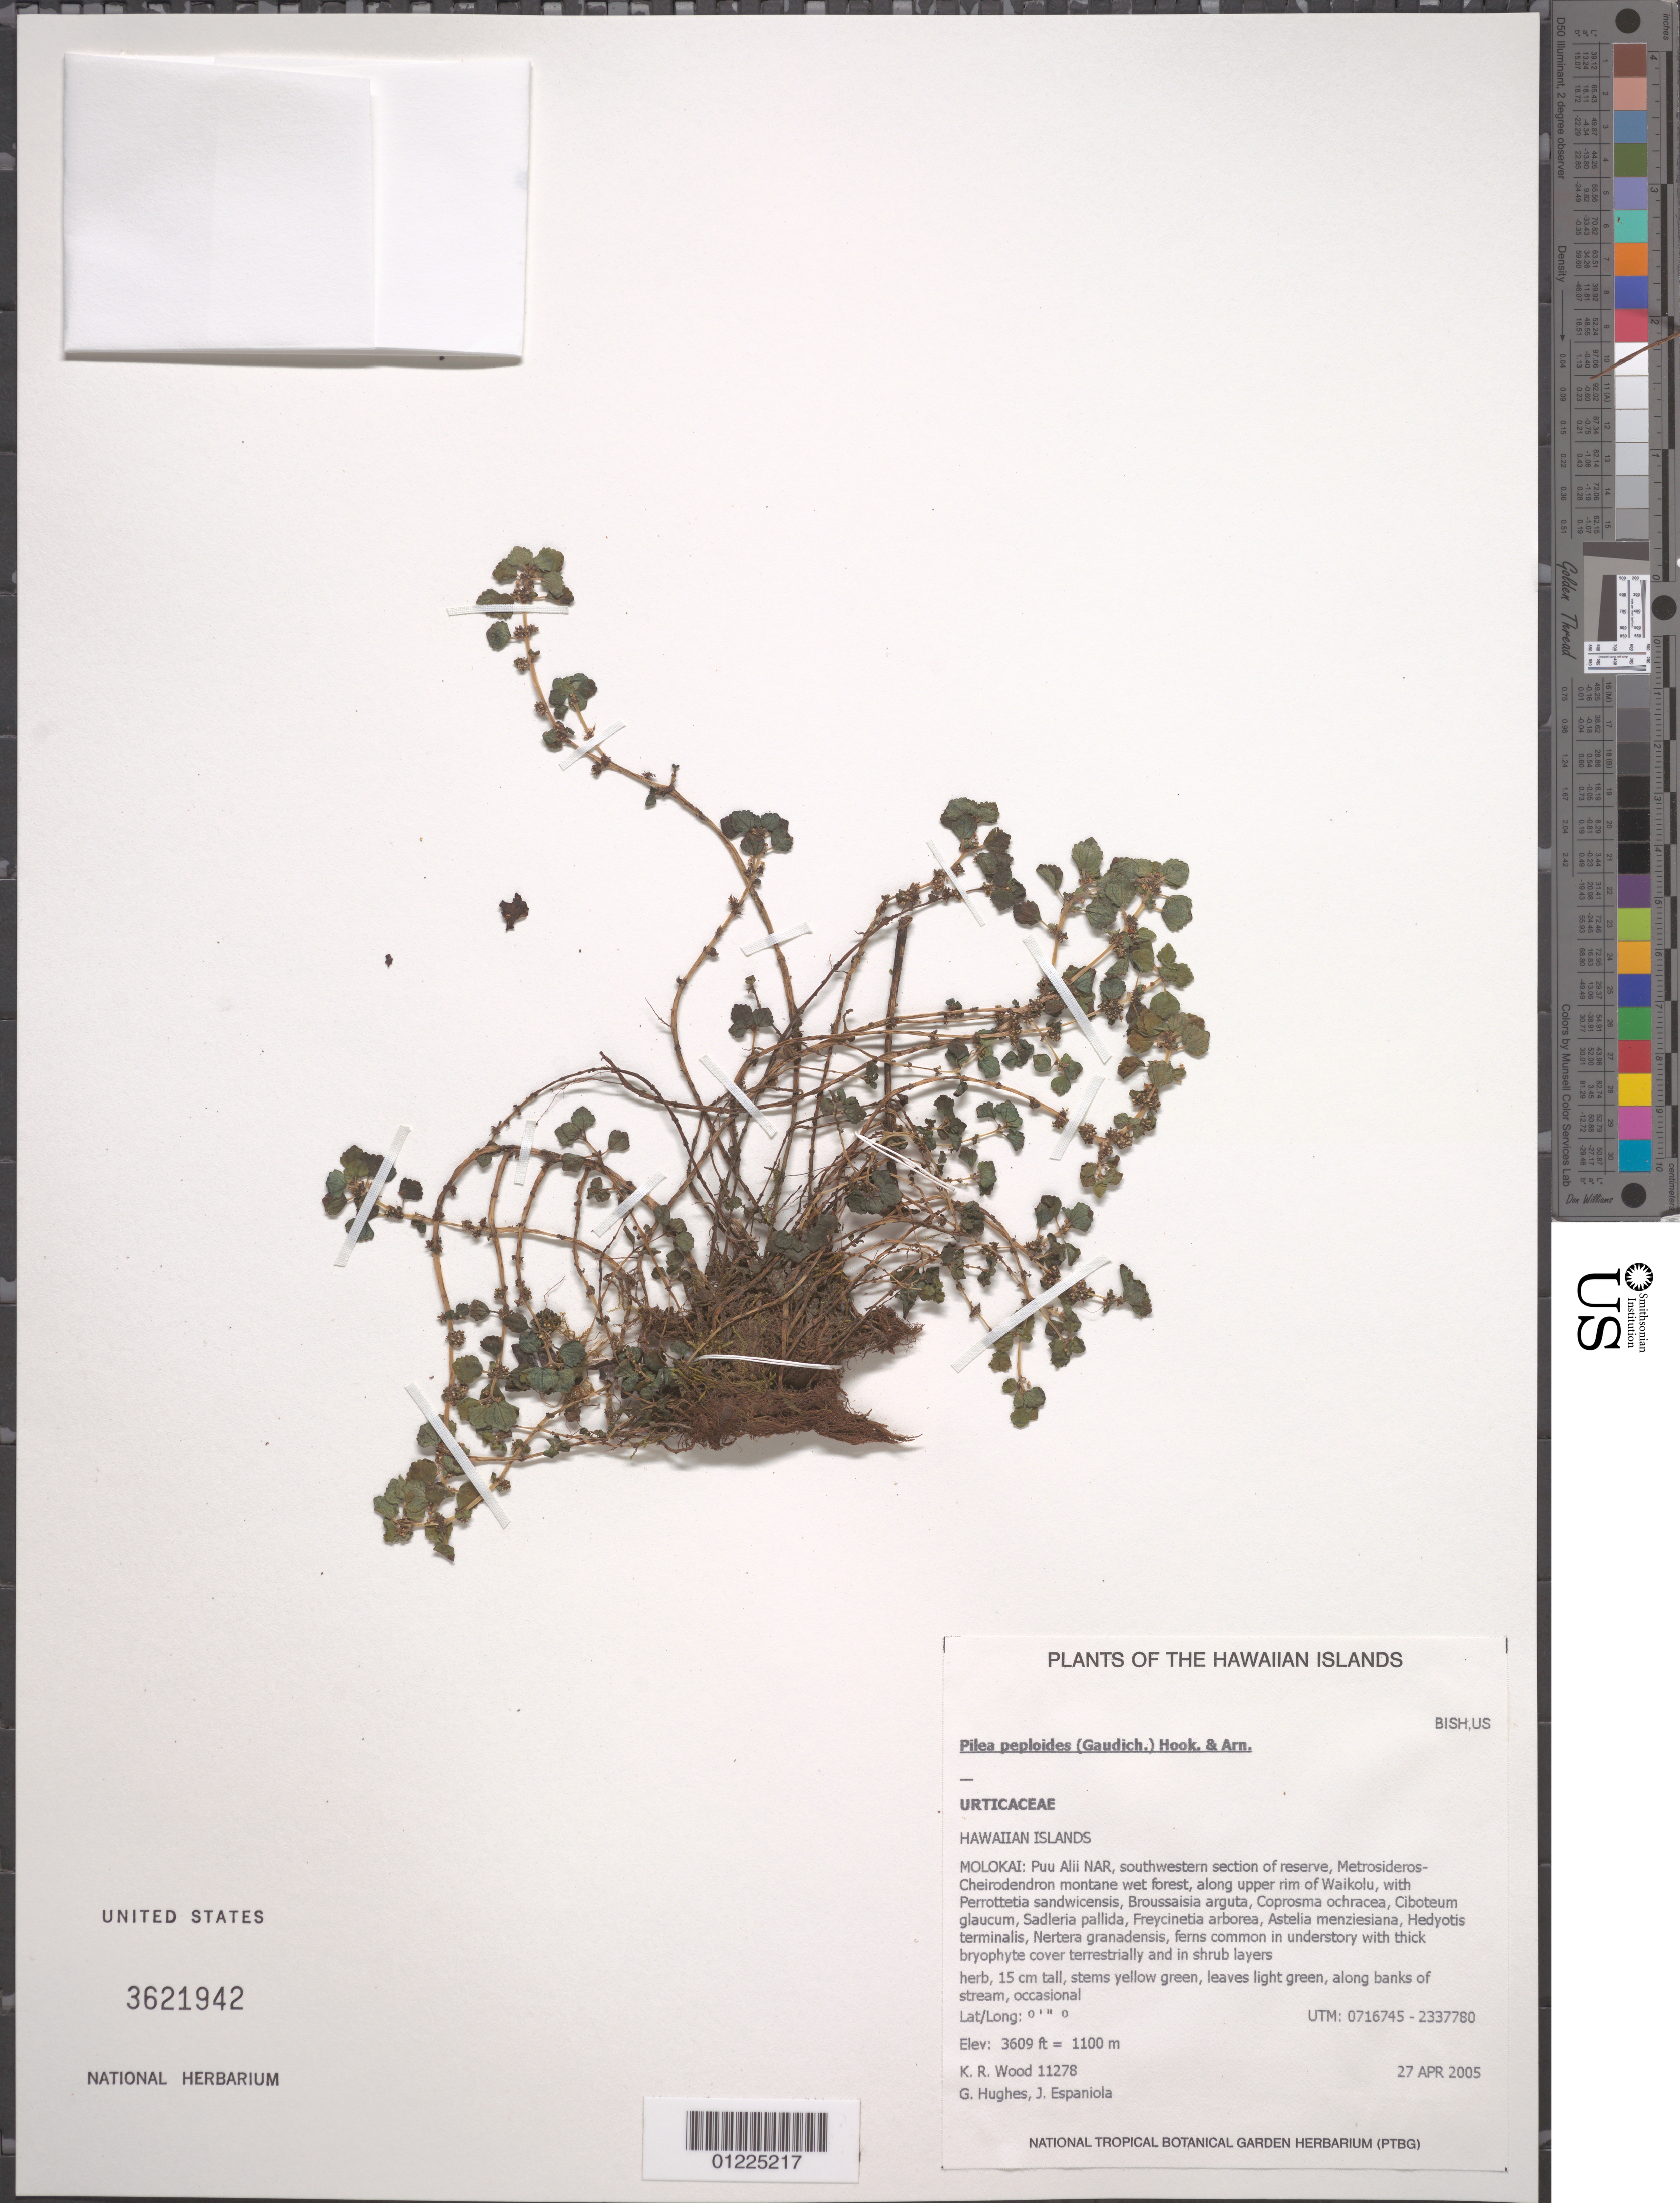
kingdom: Plantae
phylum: Tracheophyta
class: Magnoliopsida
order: Rosales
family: Urticaceae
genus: Pilea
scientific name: Pilea peploides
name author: (Gaudich.) Hook. & Arn.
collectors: K. R. Wood, G. Hughes & J. Espaniola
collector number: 11278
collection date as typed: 27 Apr 2005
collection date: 2005-04-27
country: United States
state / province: Hawaii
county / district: Maui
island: Moloka'i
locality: Puu Alii NAR, southwestern section of reserve, along upper rim of Waikolu.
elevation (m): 1100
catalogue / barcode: US 3621942